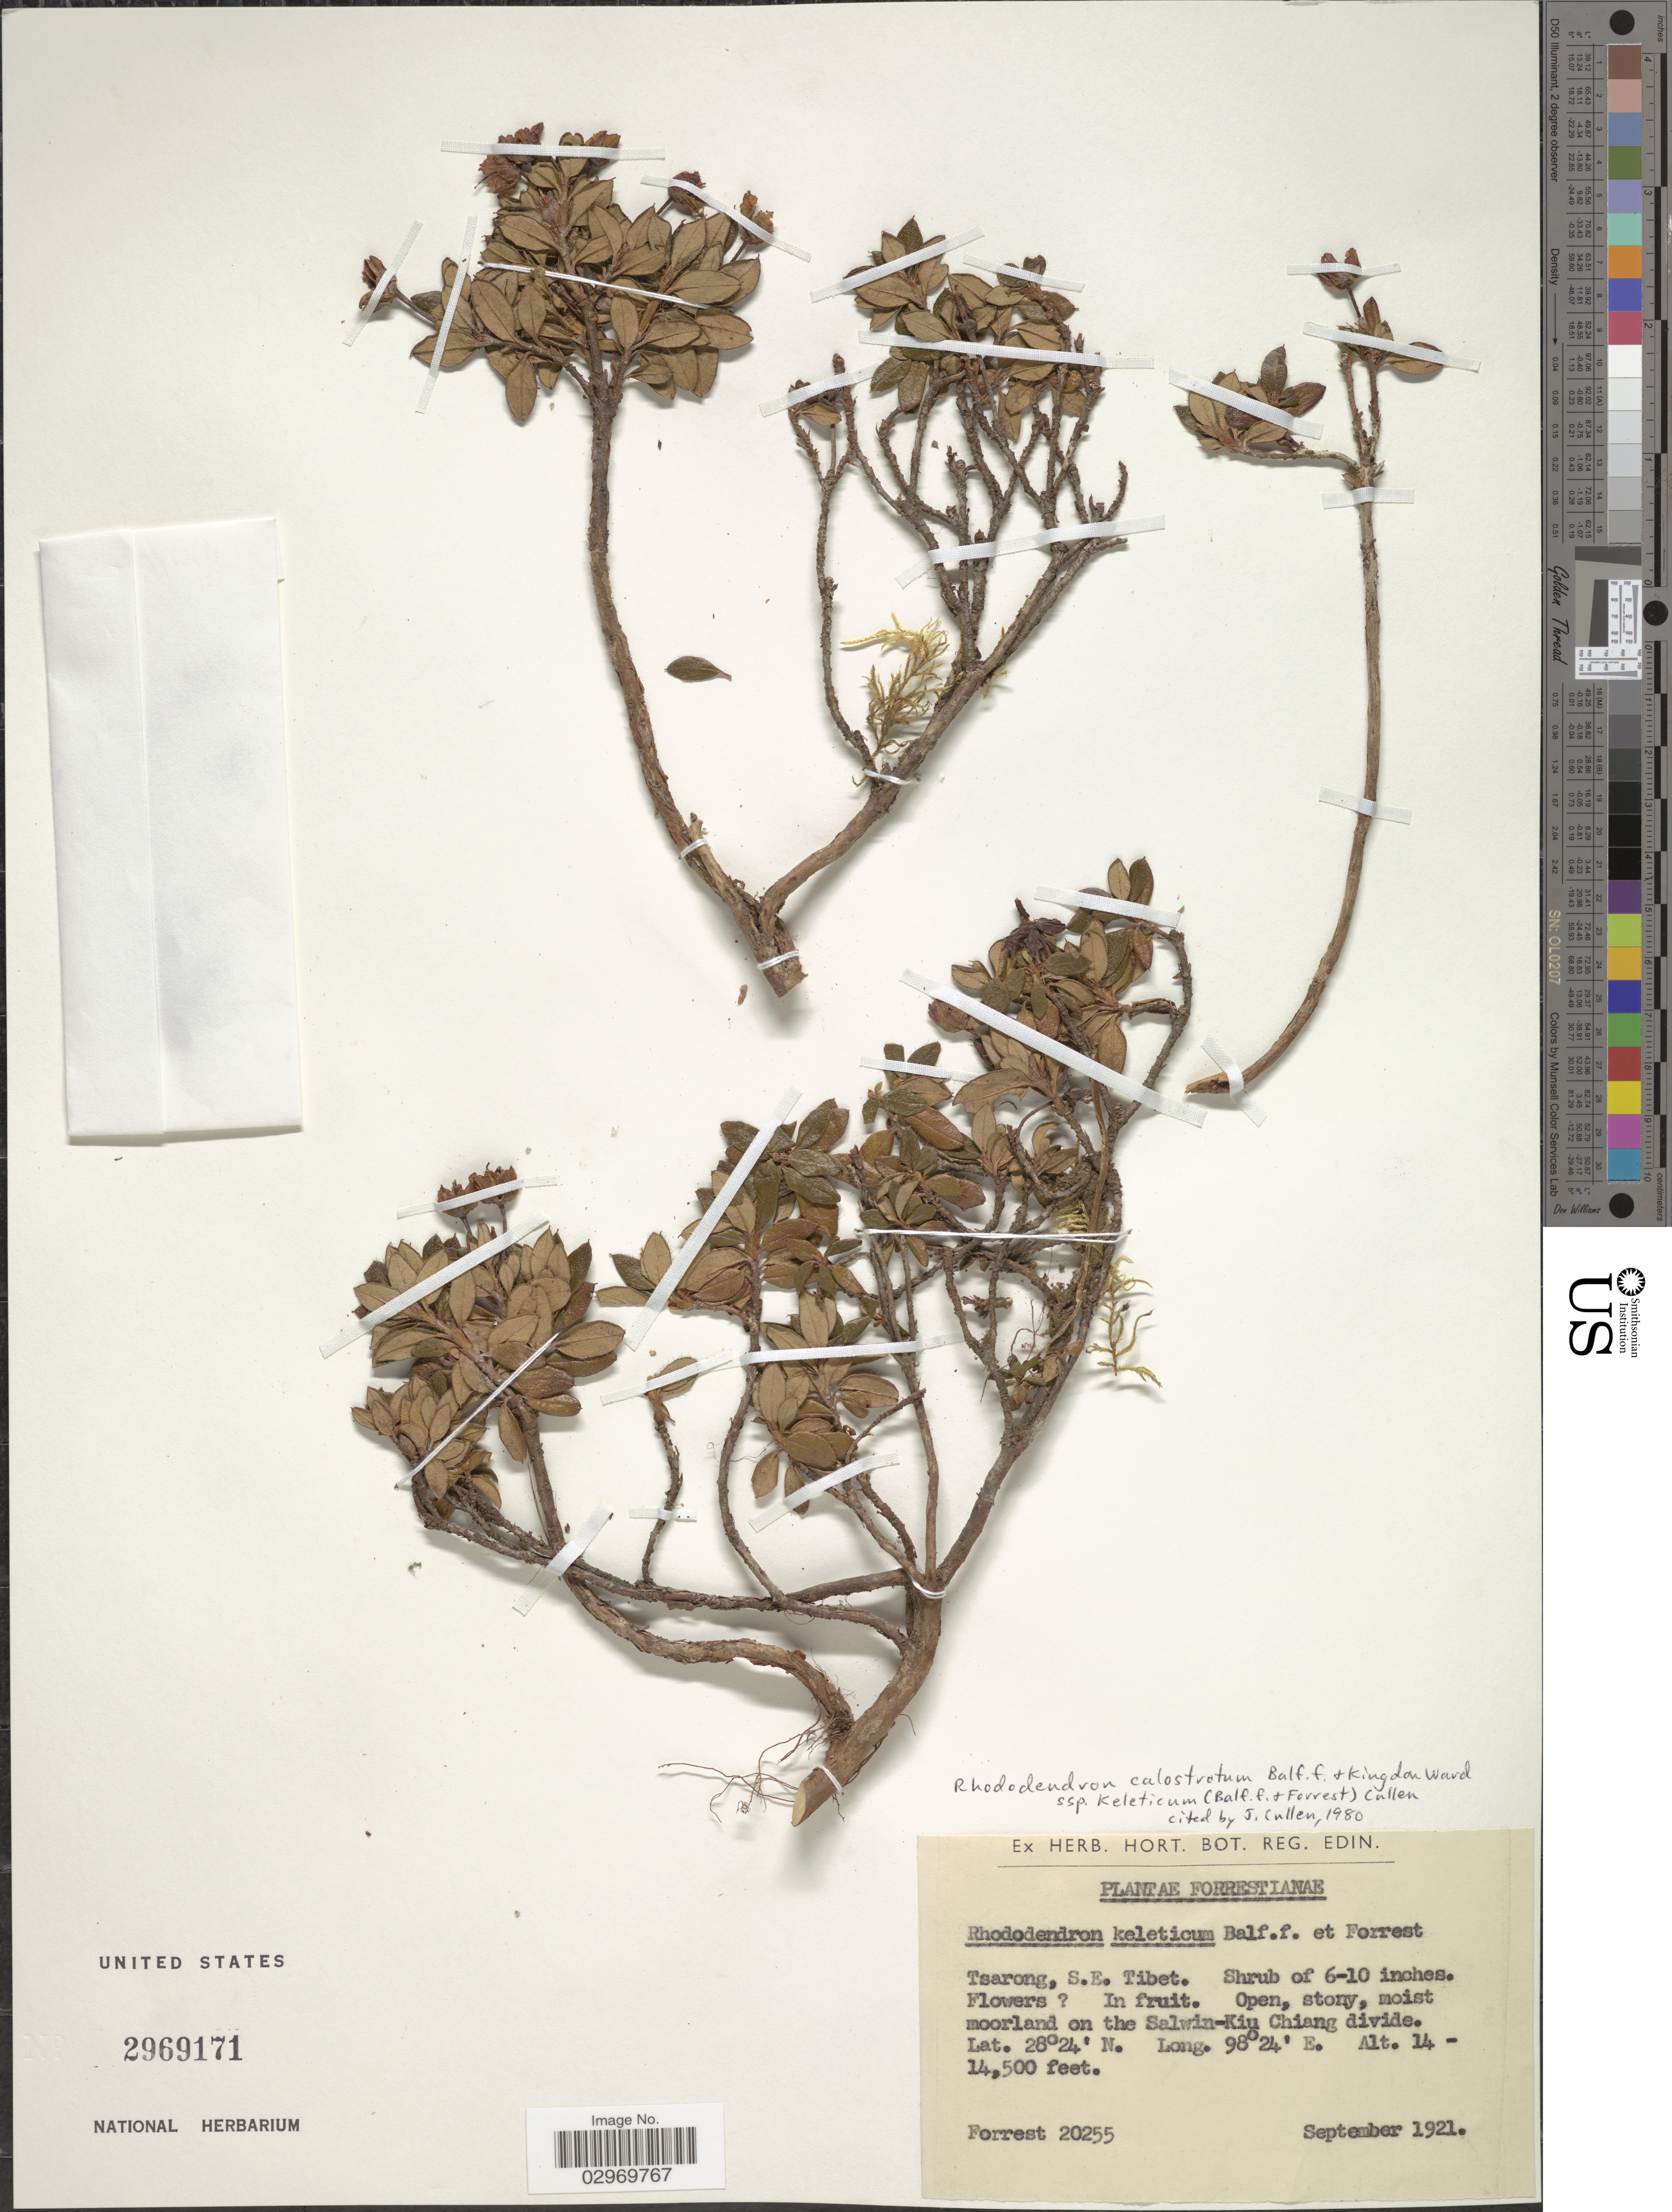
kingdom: Plantae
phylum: Tracheophyta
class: Magnoliopsida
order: Ericales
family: Ericaceae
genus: Rhododendron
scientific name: Rhododendron calostrotum subsp. keleticum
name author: (Balf. f. & Forrest) Cullen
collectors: -. Forrest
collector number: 20255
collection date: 1921-09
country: China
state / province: Xizang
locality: Tsarong, S.E. Tibet. Open, stony, moist moorland on the Salwin-Kiu Chiang divide.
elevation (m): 4267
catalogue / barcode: US 2969171